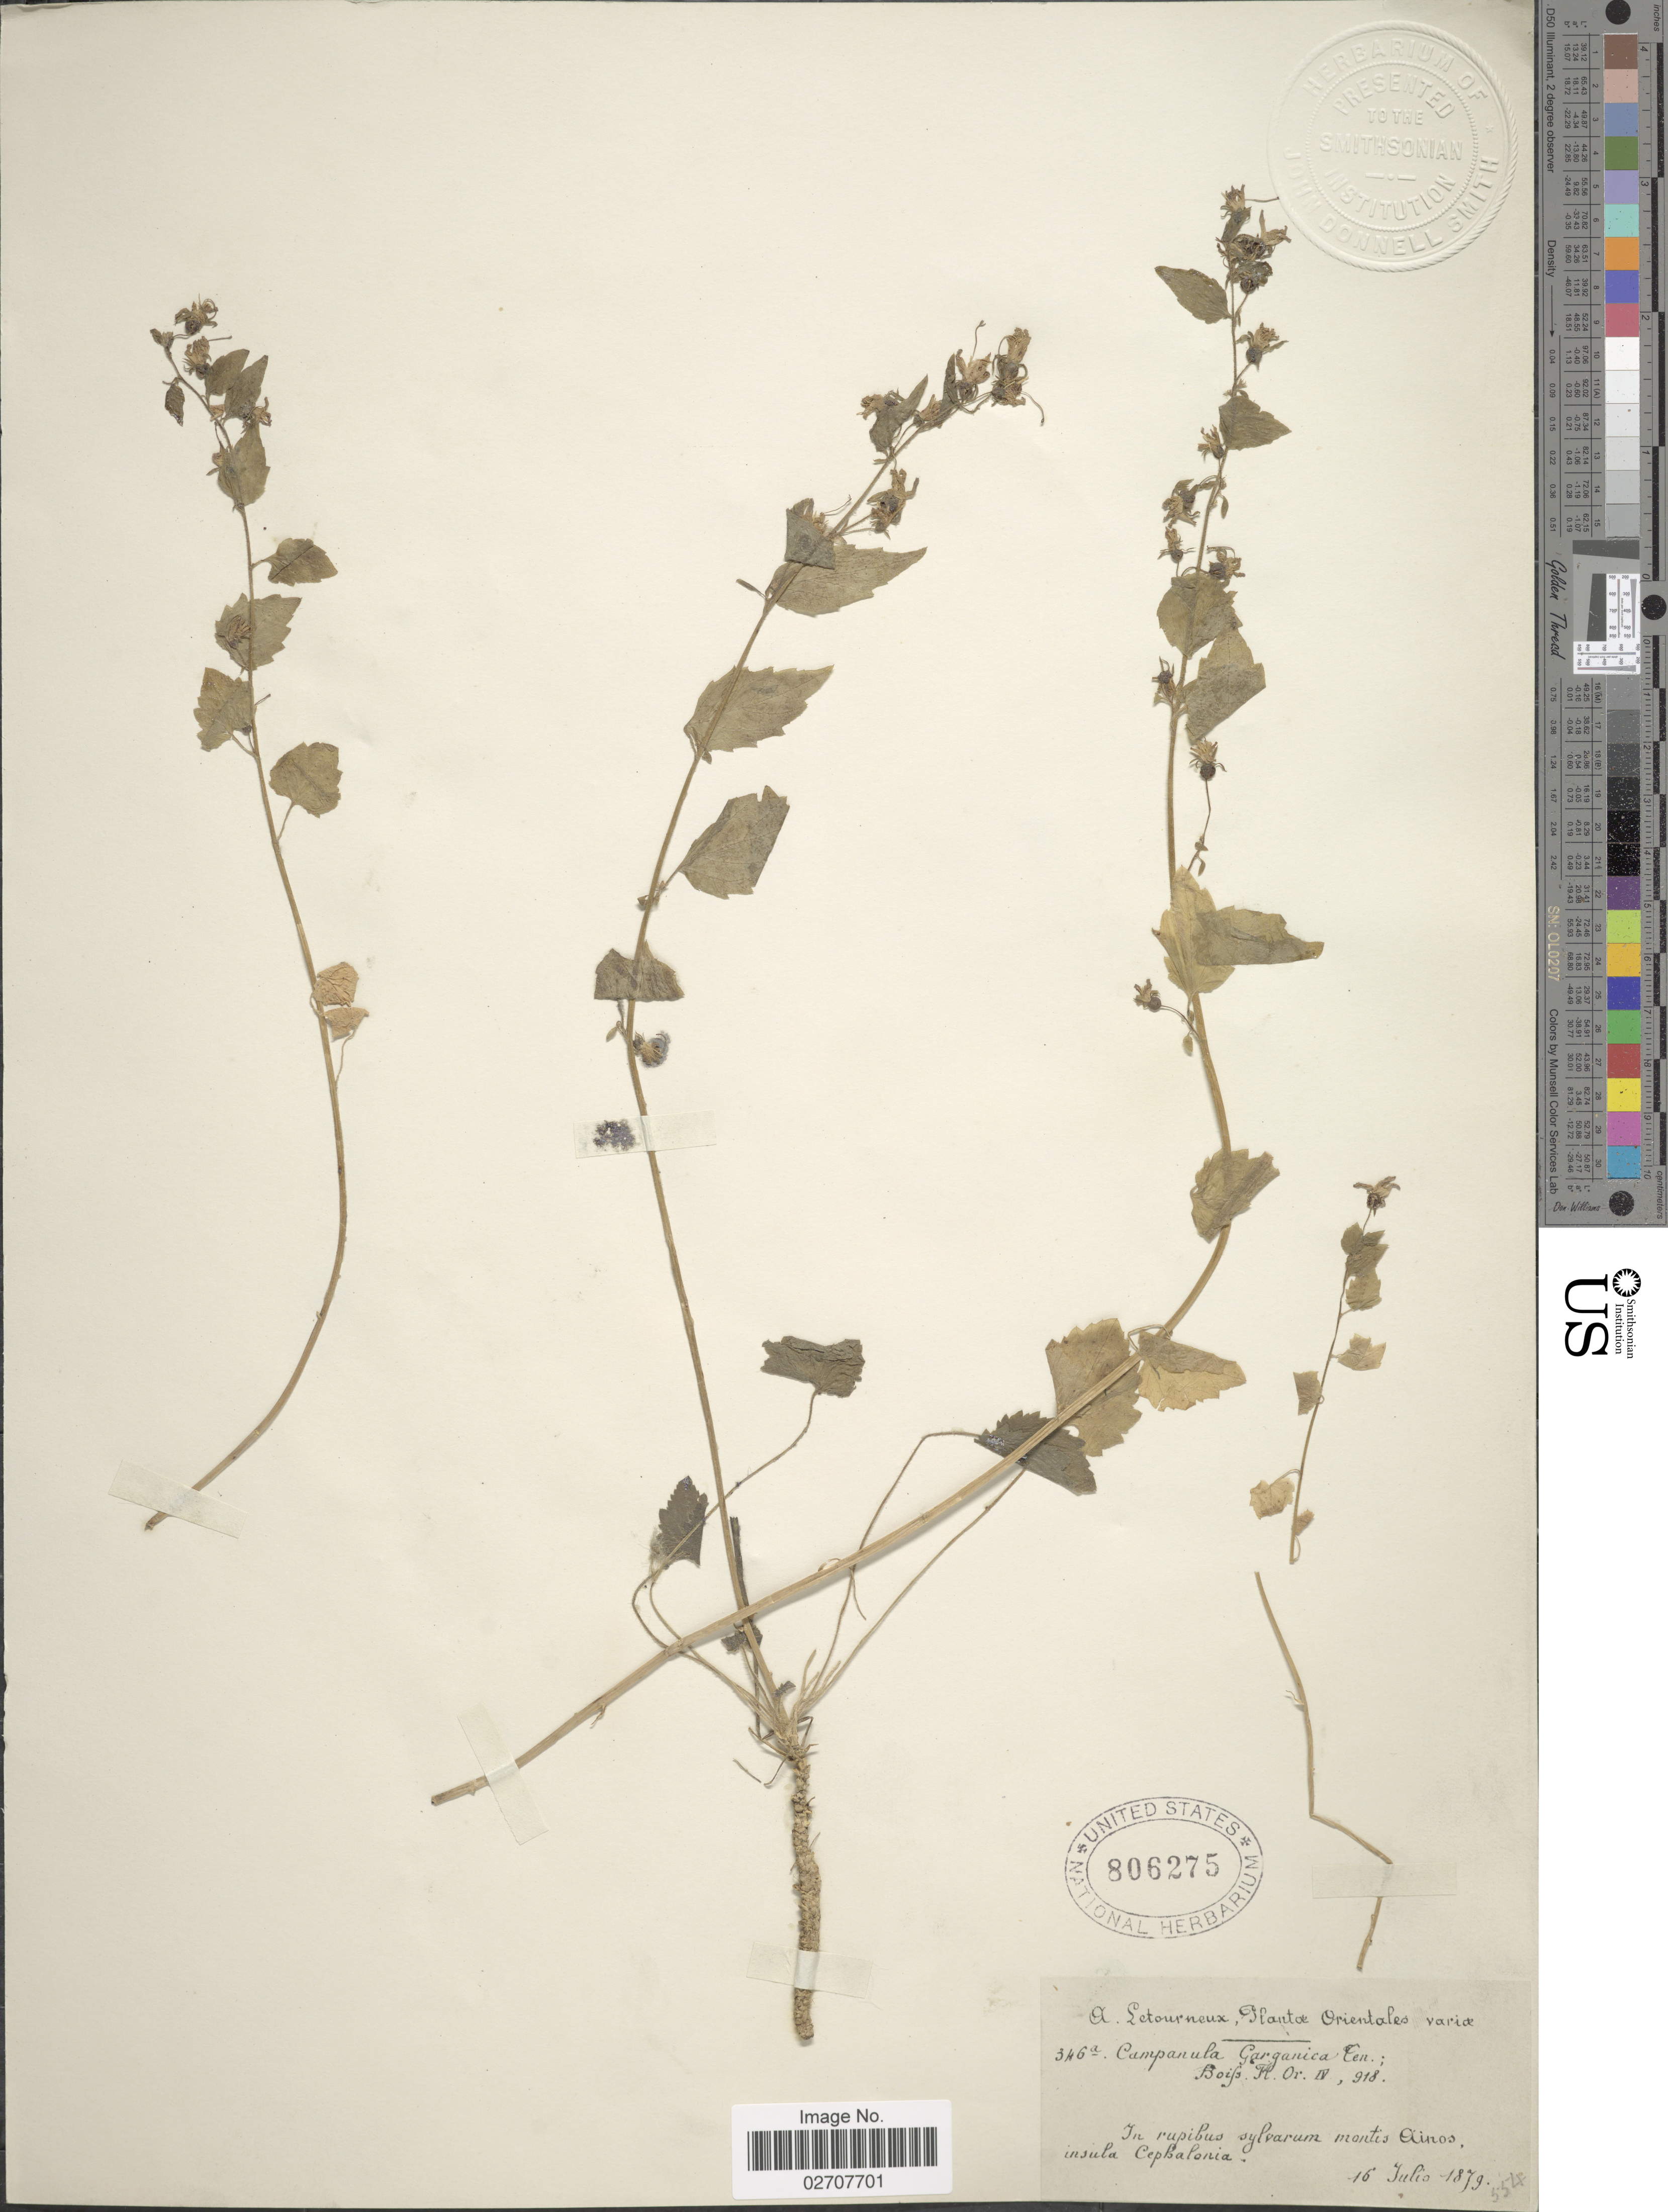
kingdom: Plantae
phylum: Tracheophyta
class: Magnoliopsida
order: Asterales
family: Campanulaceae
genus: Campanula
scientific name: Campanula garganica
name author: Ten.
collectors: A. Letourneux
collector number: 346a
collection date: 1879-07-16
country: Greece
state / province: Ionian Islands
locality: Orientales variae. In rupibus sylvarum montis Ainos, insula Cephalonia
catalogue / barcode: US 806275